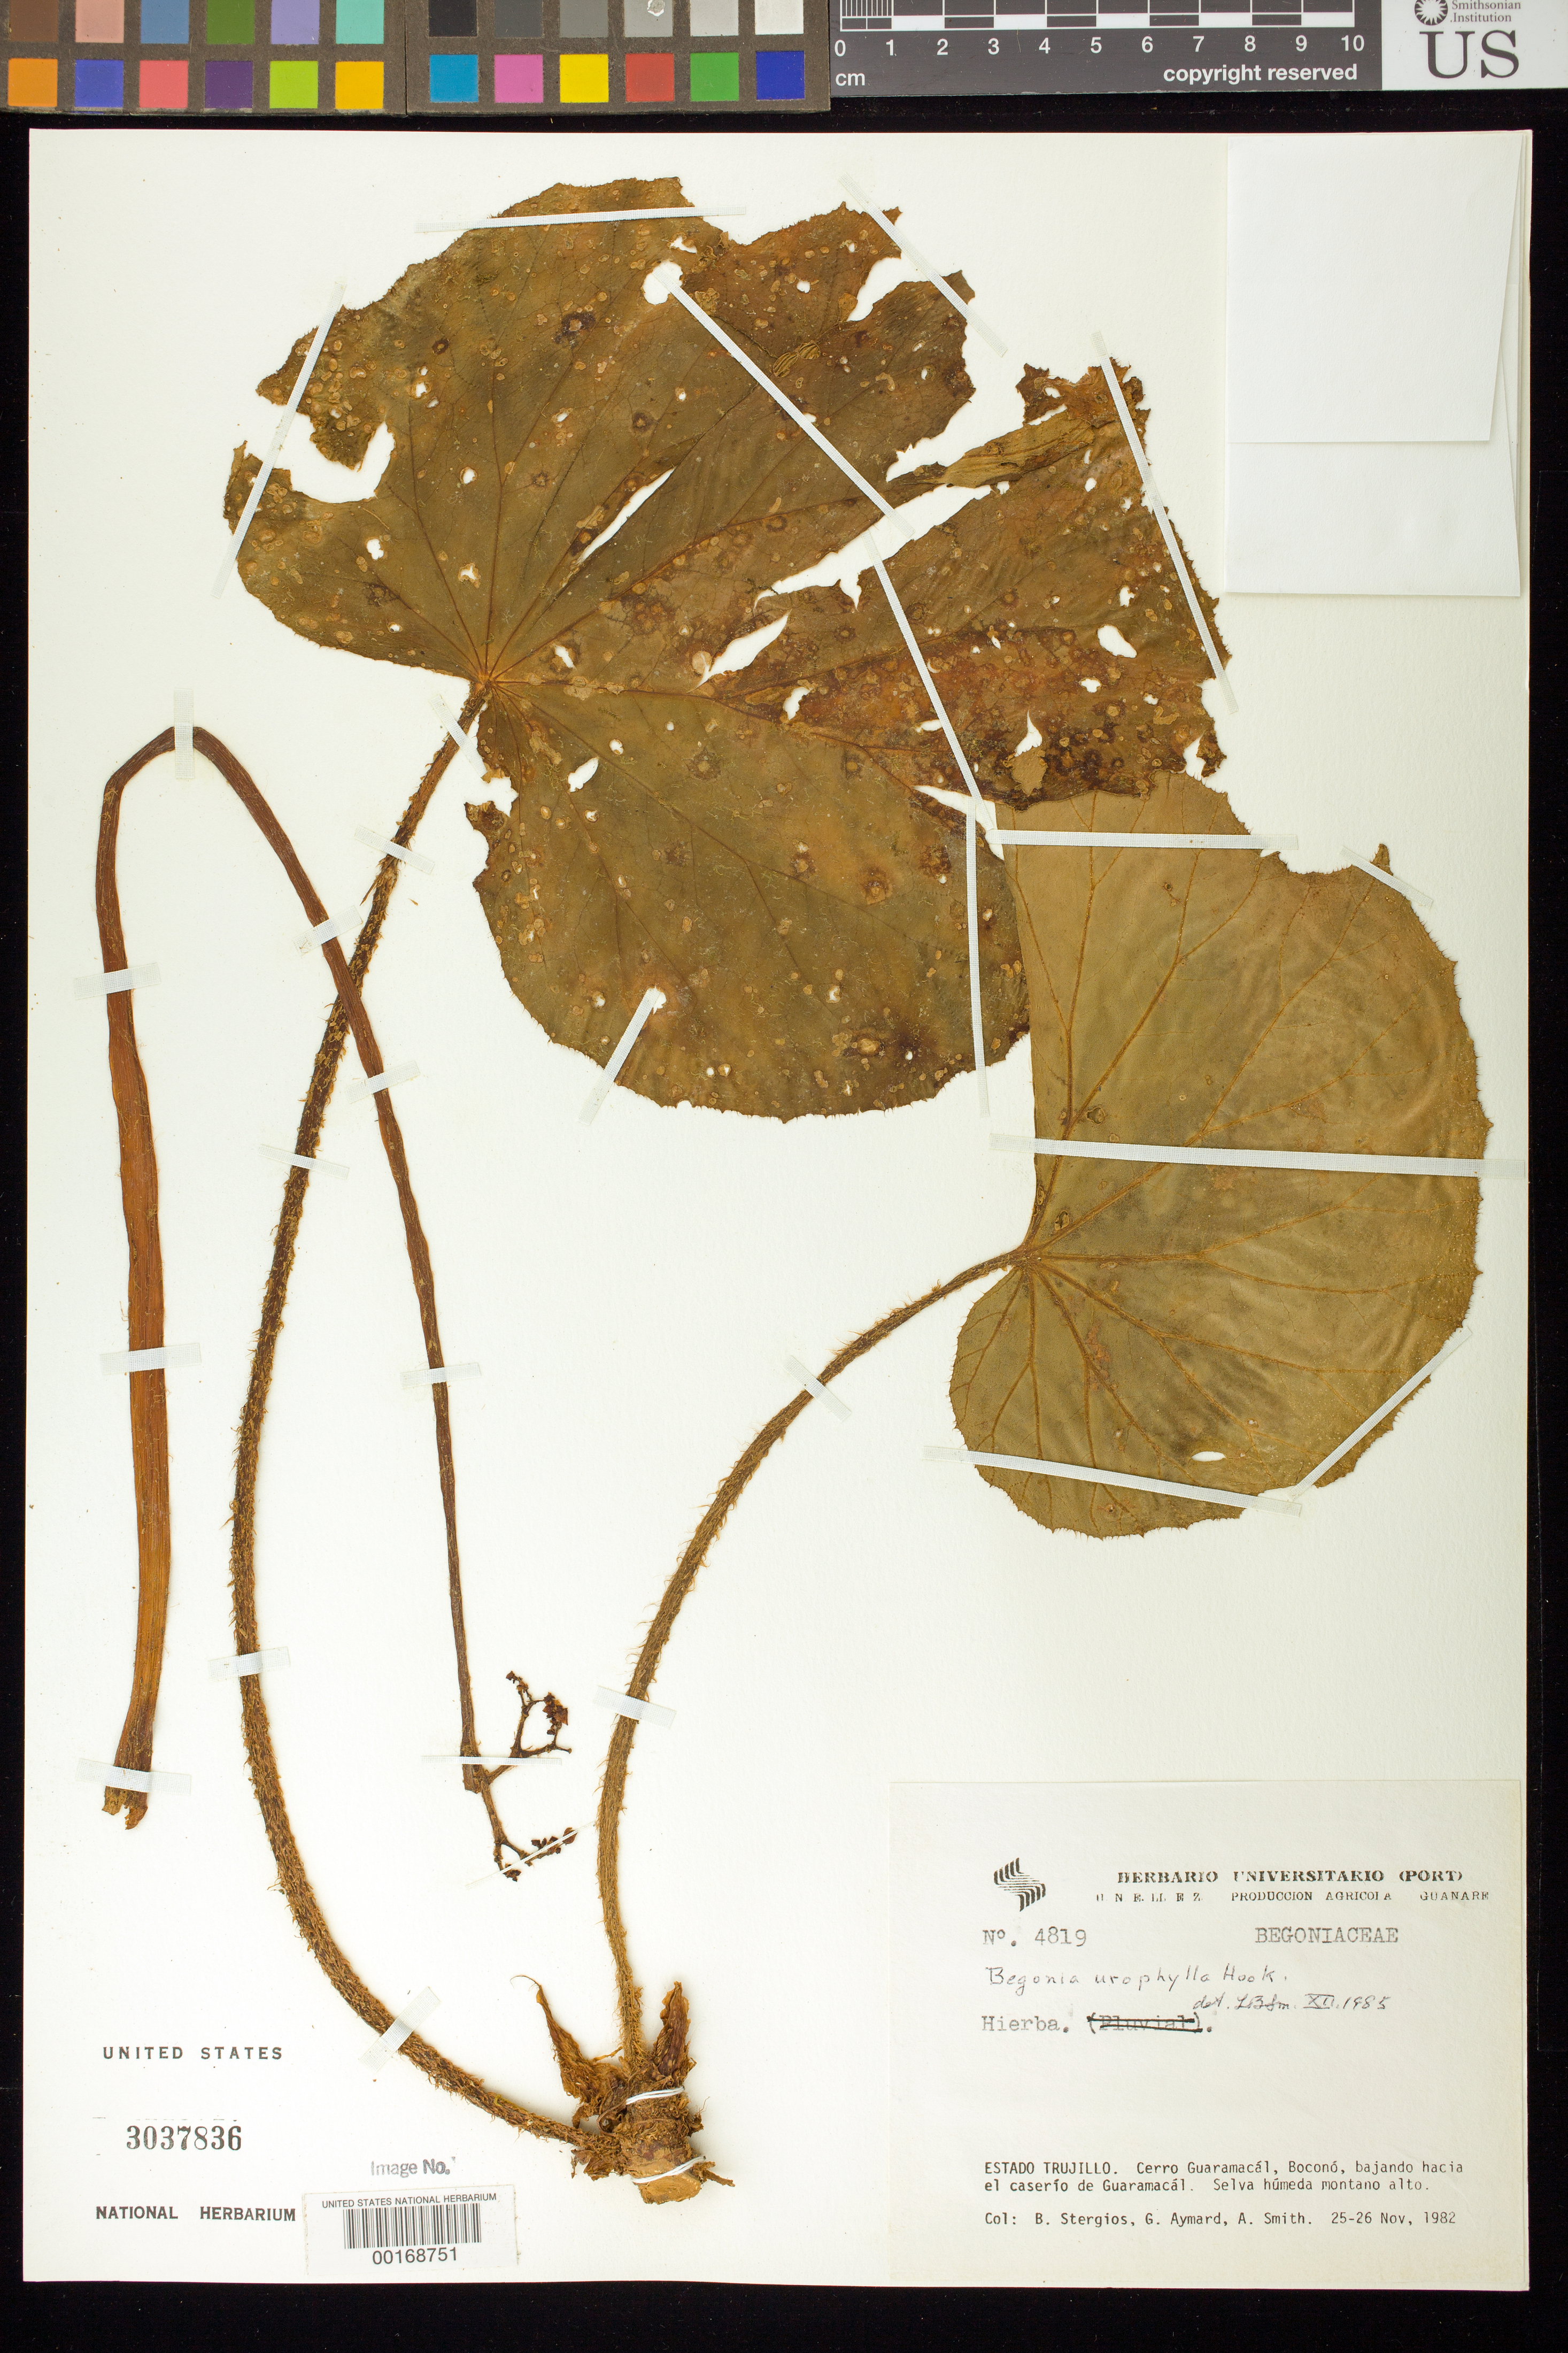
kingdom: Plantae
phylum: Tracheophyta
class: Magnoliopsida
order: Cucurbitales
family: Begoniaceae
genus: Begonia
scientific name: Begonia urophylla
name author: Hook.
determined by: Smith, Lyman B., (US), NMNH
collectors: B. G. Stergios, G. A. Aymard & A. Smith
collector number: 4819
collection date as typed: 25 Nov 1982 to 26 Nov 1982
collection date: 1982-11-25/1982-11-26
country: Venezuela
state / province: Trujillo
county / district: Boconó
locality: Cerro Guaramacal, bajando hacia el caserío de Guaramacal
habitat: Selva húmeda montano alto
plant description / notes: PORT, US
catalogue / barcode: US 3037836